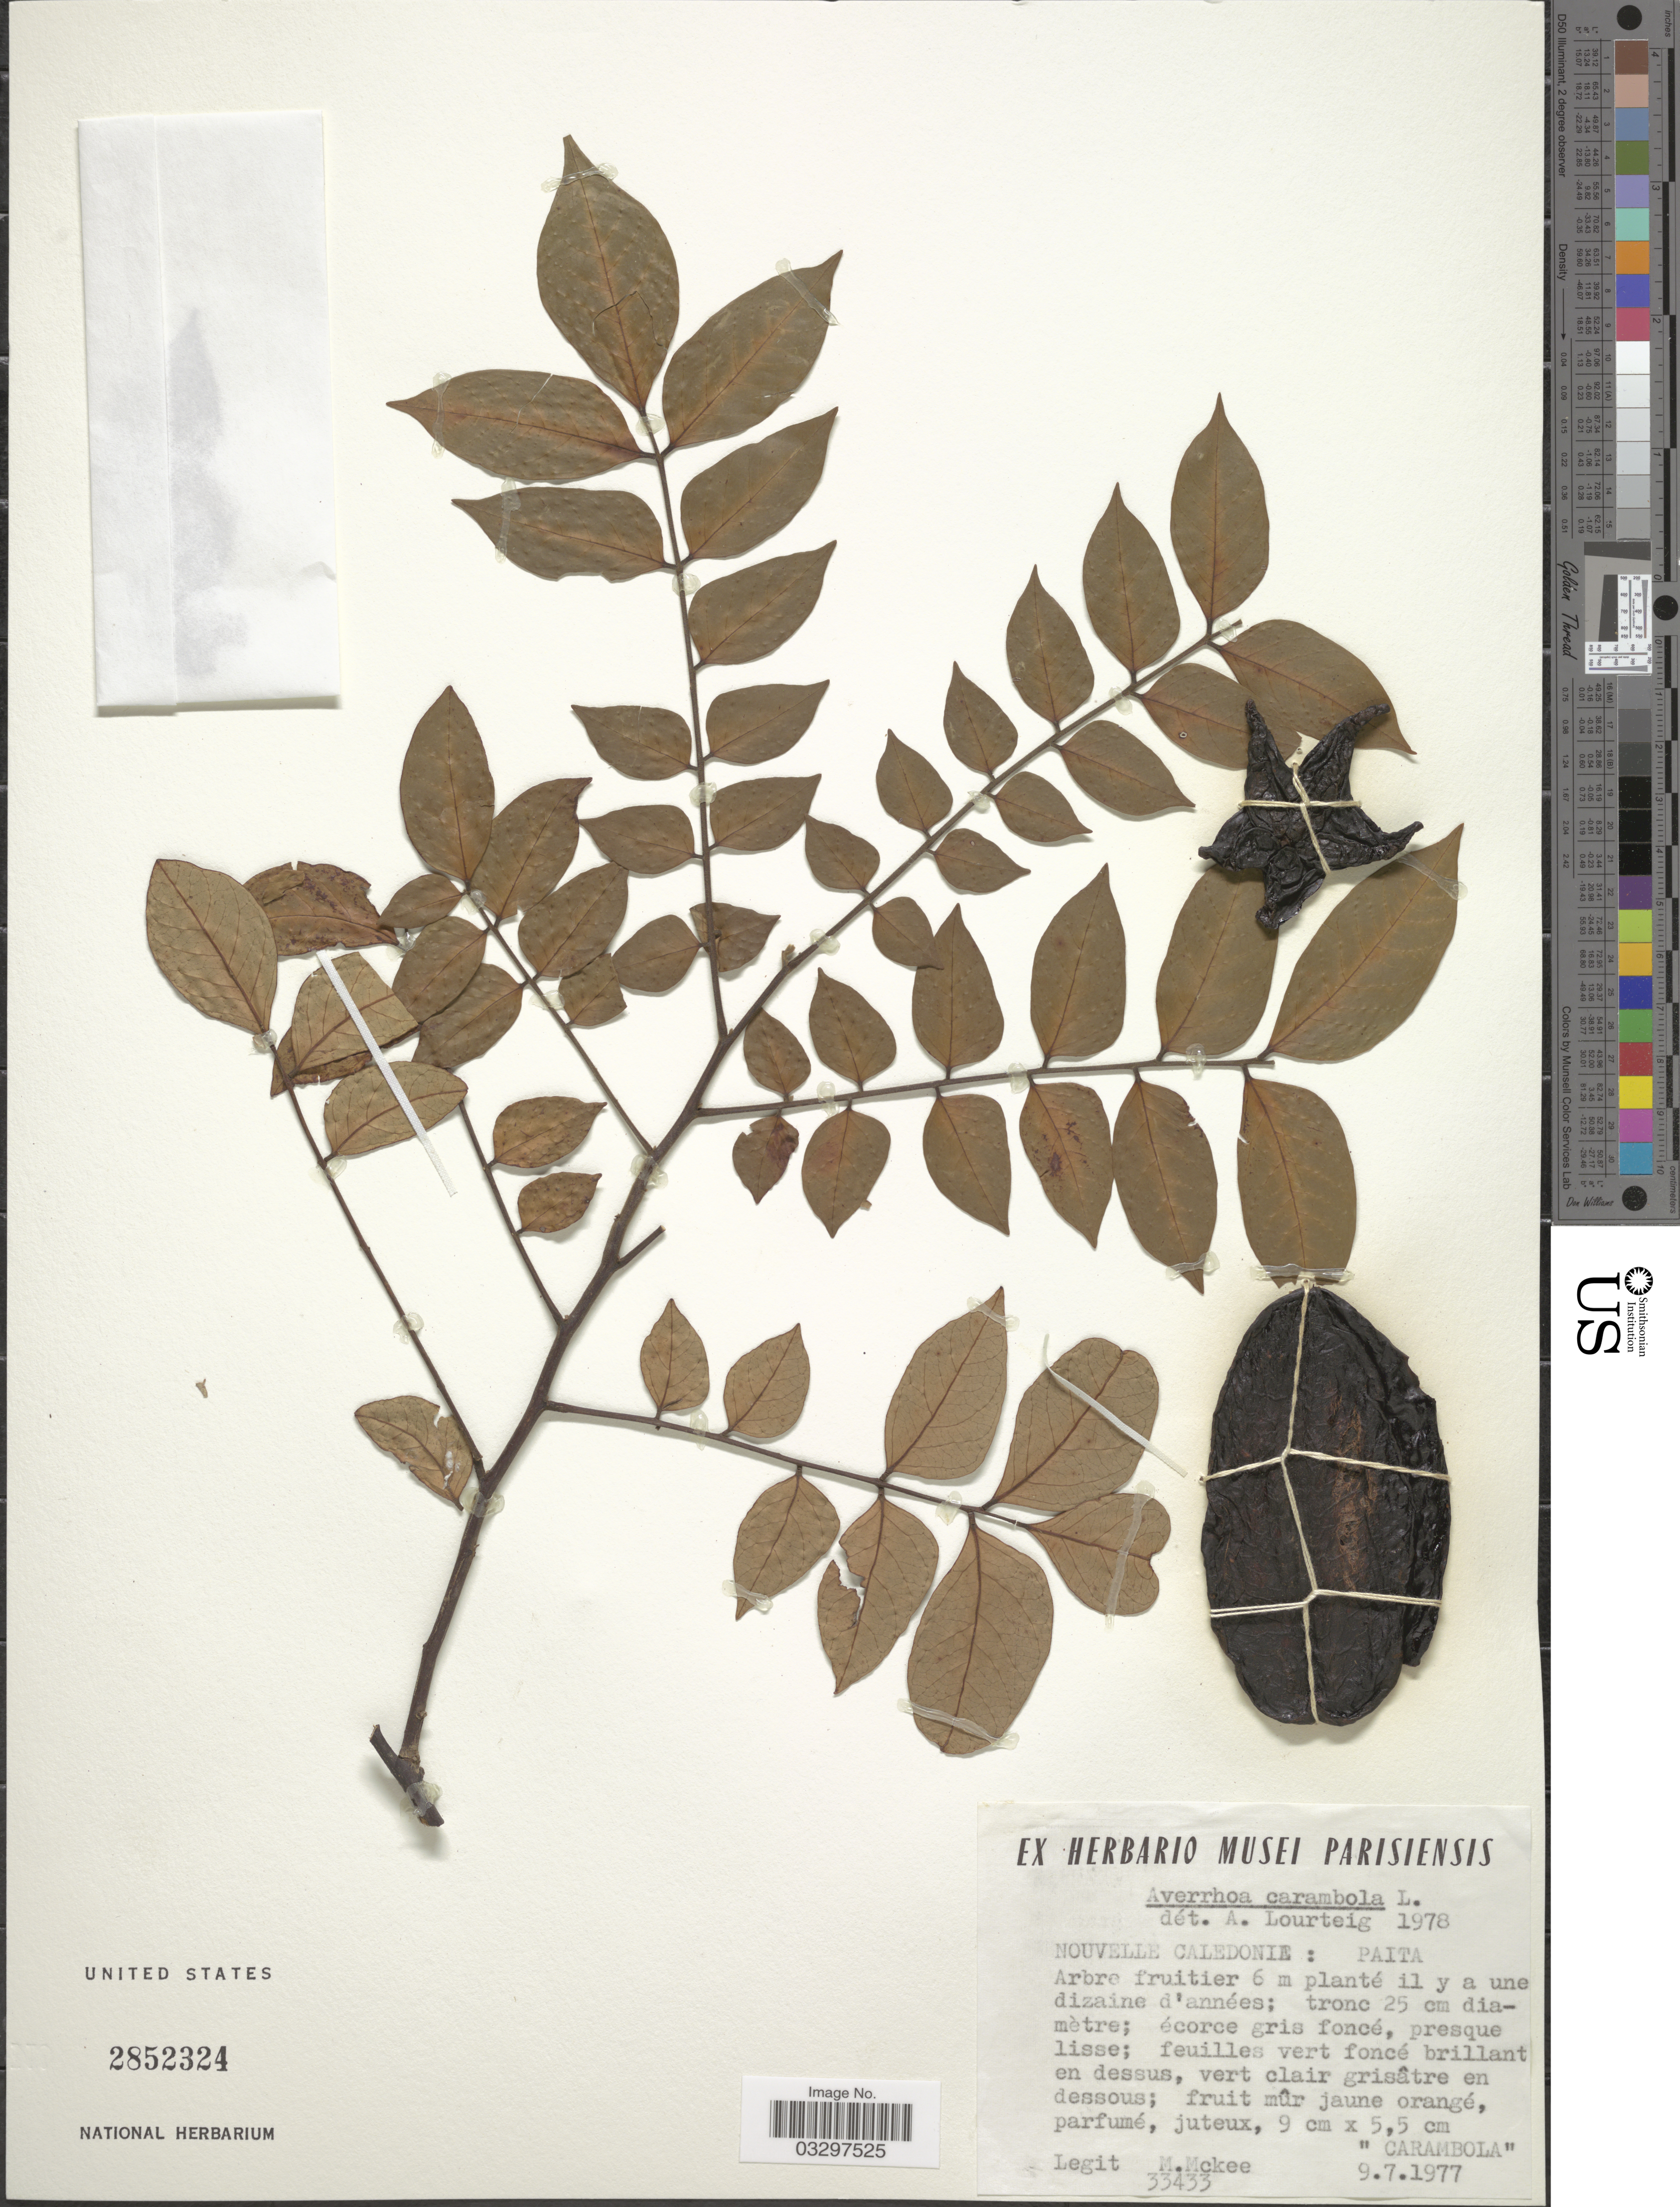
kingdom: Plantae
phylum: Tracheophyta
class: Magnoliopsida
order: Oxalidales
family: Oxalidaceae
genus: Averrhoa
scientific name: Averrhoa carambola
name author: L.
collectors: M. Mckee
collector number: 33433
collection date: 1977-07-09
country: New Caledonia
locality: Nouvelle Caledonie: Paita.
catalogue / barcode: US 2852324